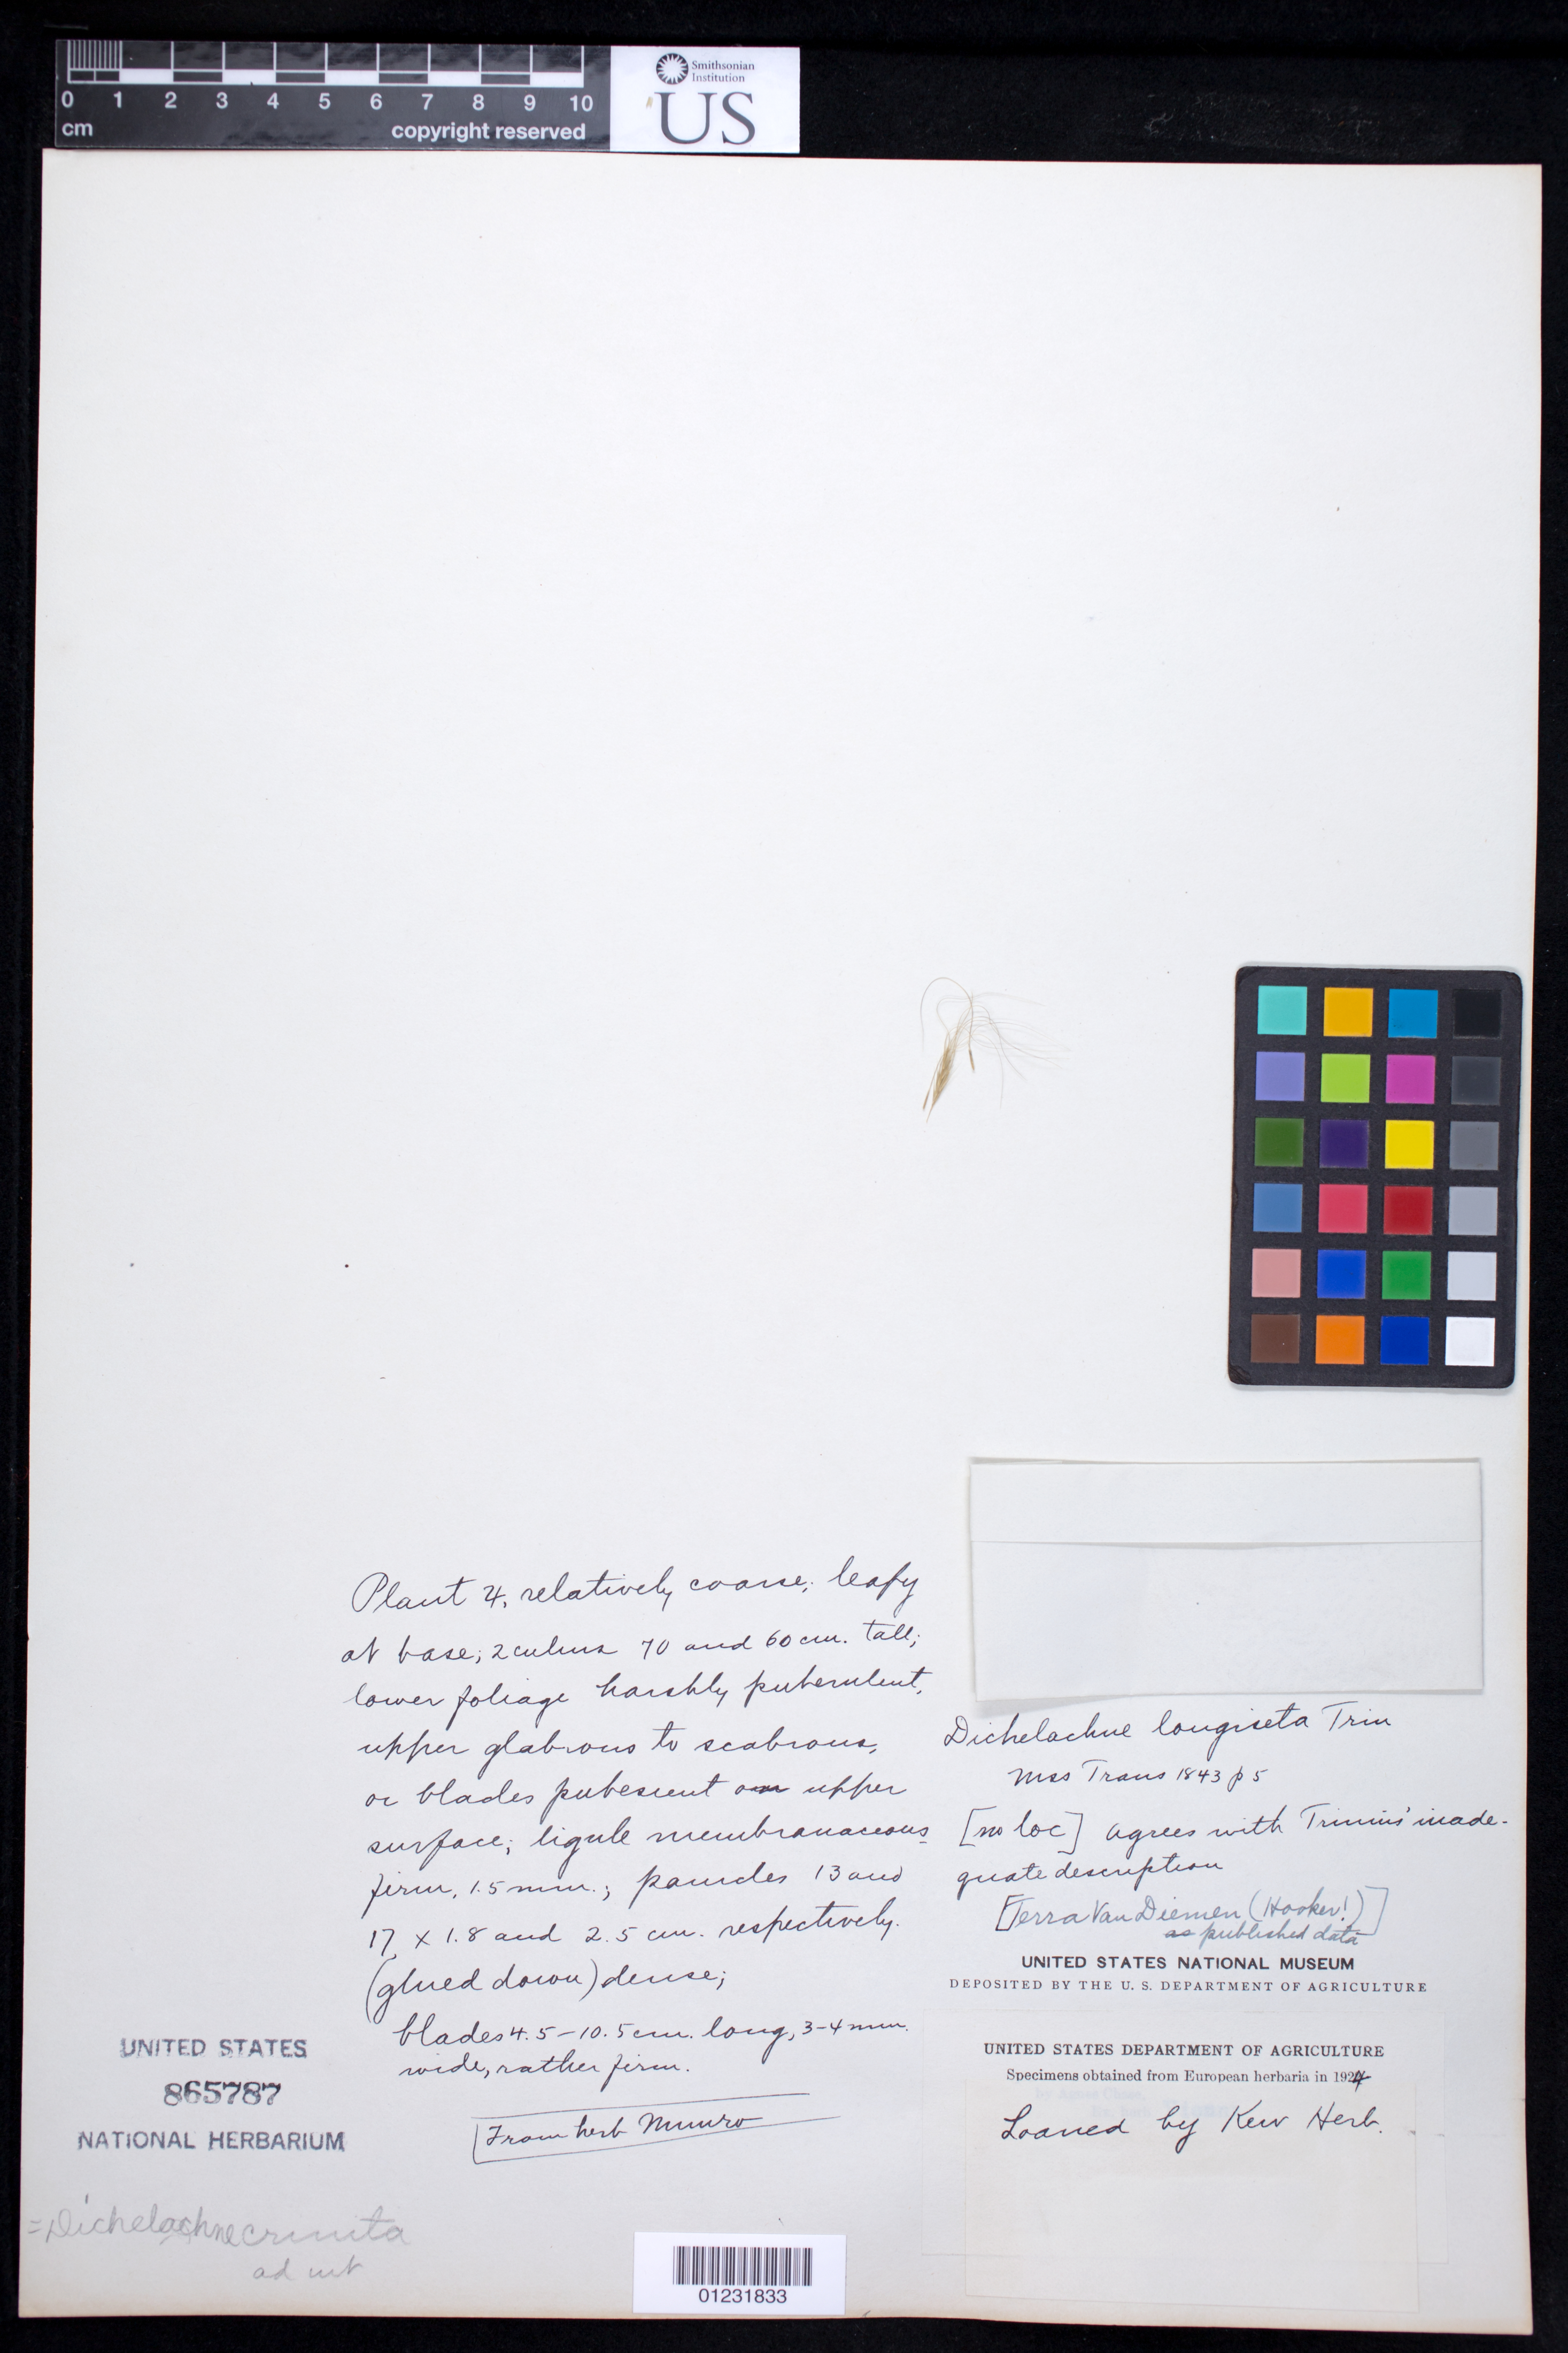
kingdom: Plantae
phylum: Tracheophyta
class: Liliopsida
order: Poales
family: Poaceae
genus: Dichelachne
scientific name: Dichelachne longiseta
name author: Trin. & Rupr.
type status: Isotype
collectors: -. Hooker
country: Australia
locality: Terra Van Diemen.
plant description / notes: Fragmentary material of type specimen ex herb. Kew.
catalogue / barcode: US 865787